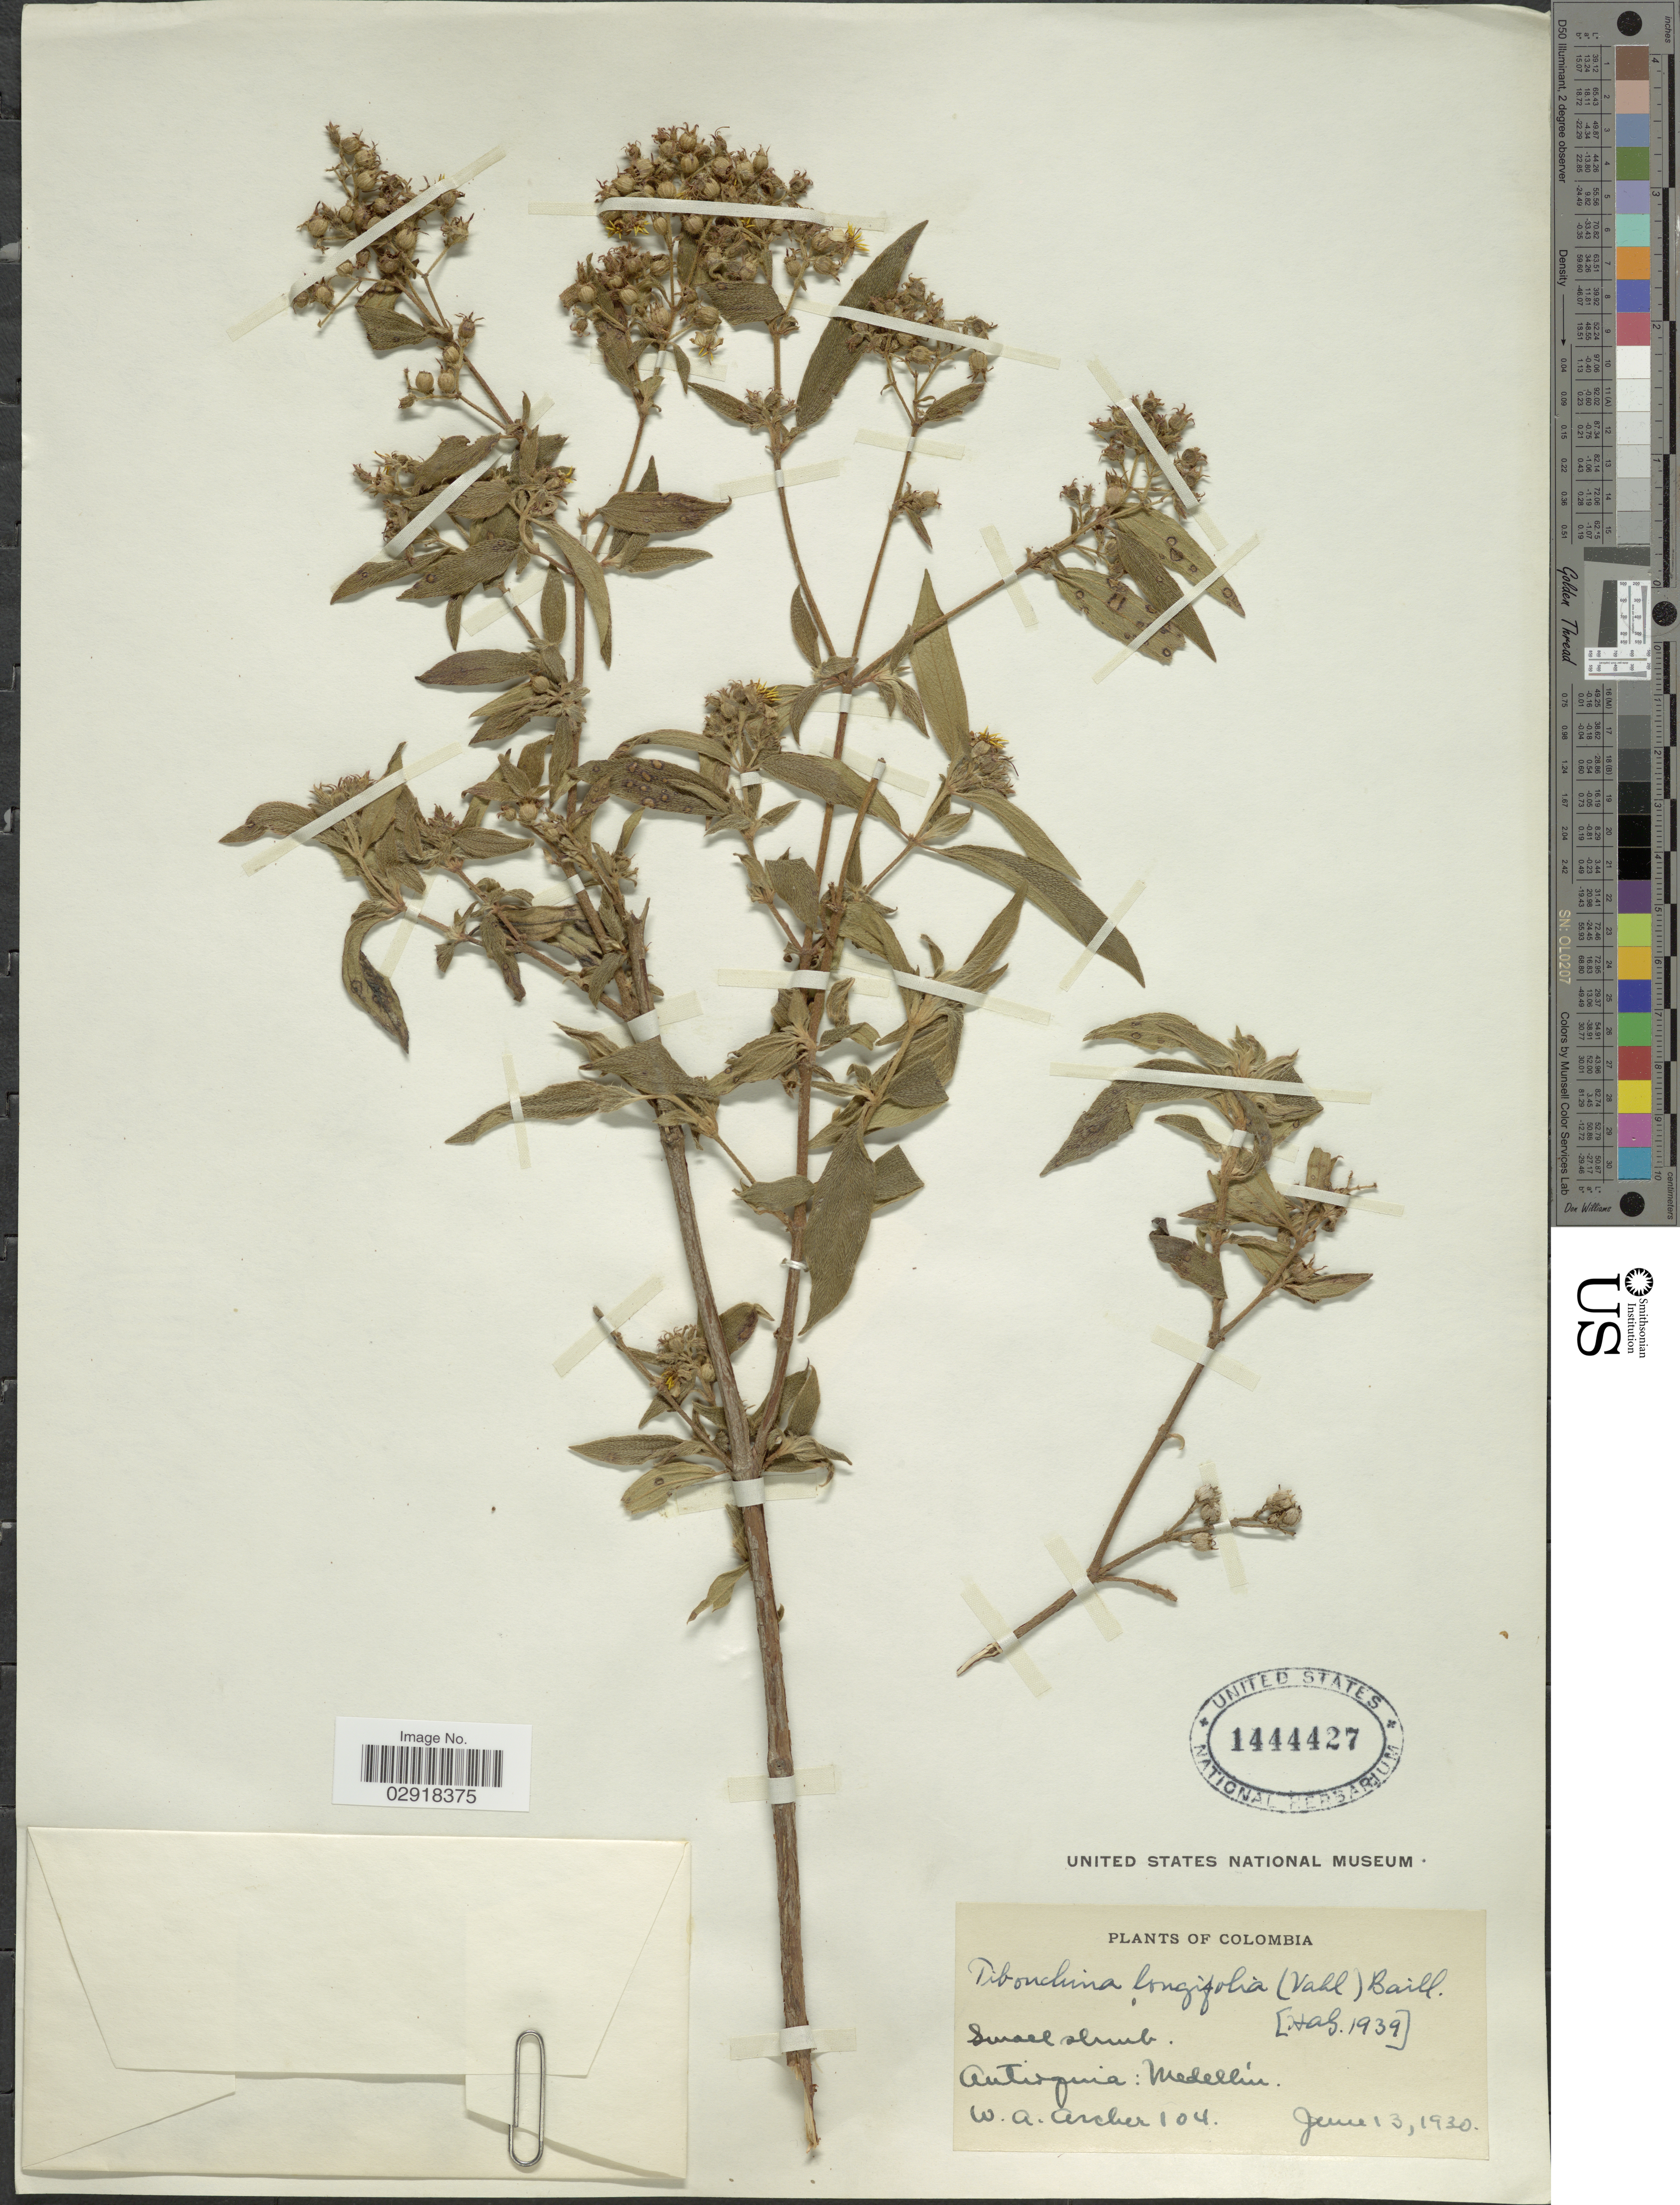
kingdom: Plantae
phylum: Tracheophyta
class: Magnoliopsida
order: Myrtales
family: Melastomataceae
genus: Chaetogastra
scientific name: Chaetogastra longifolia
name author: (Vahl) DC.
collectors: W. Archer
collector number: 104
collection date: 1930-06-13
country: Colombia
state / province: Antioquia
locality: Medellín.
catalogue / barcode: US 1444427